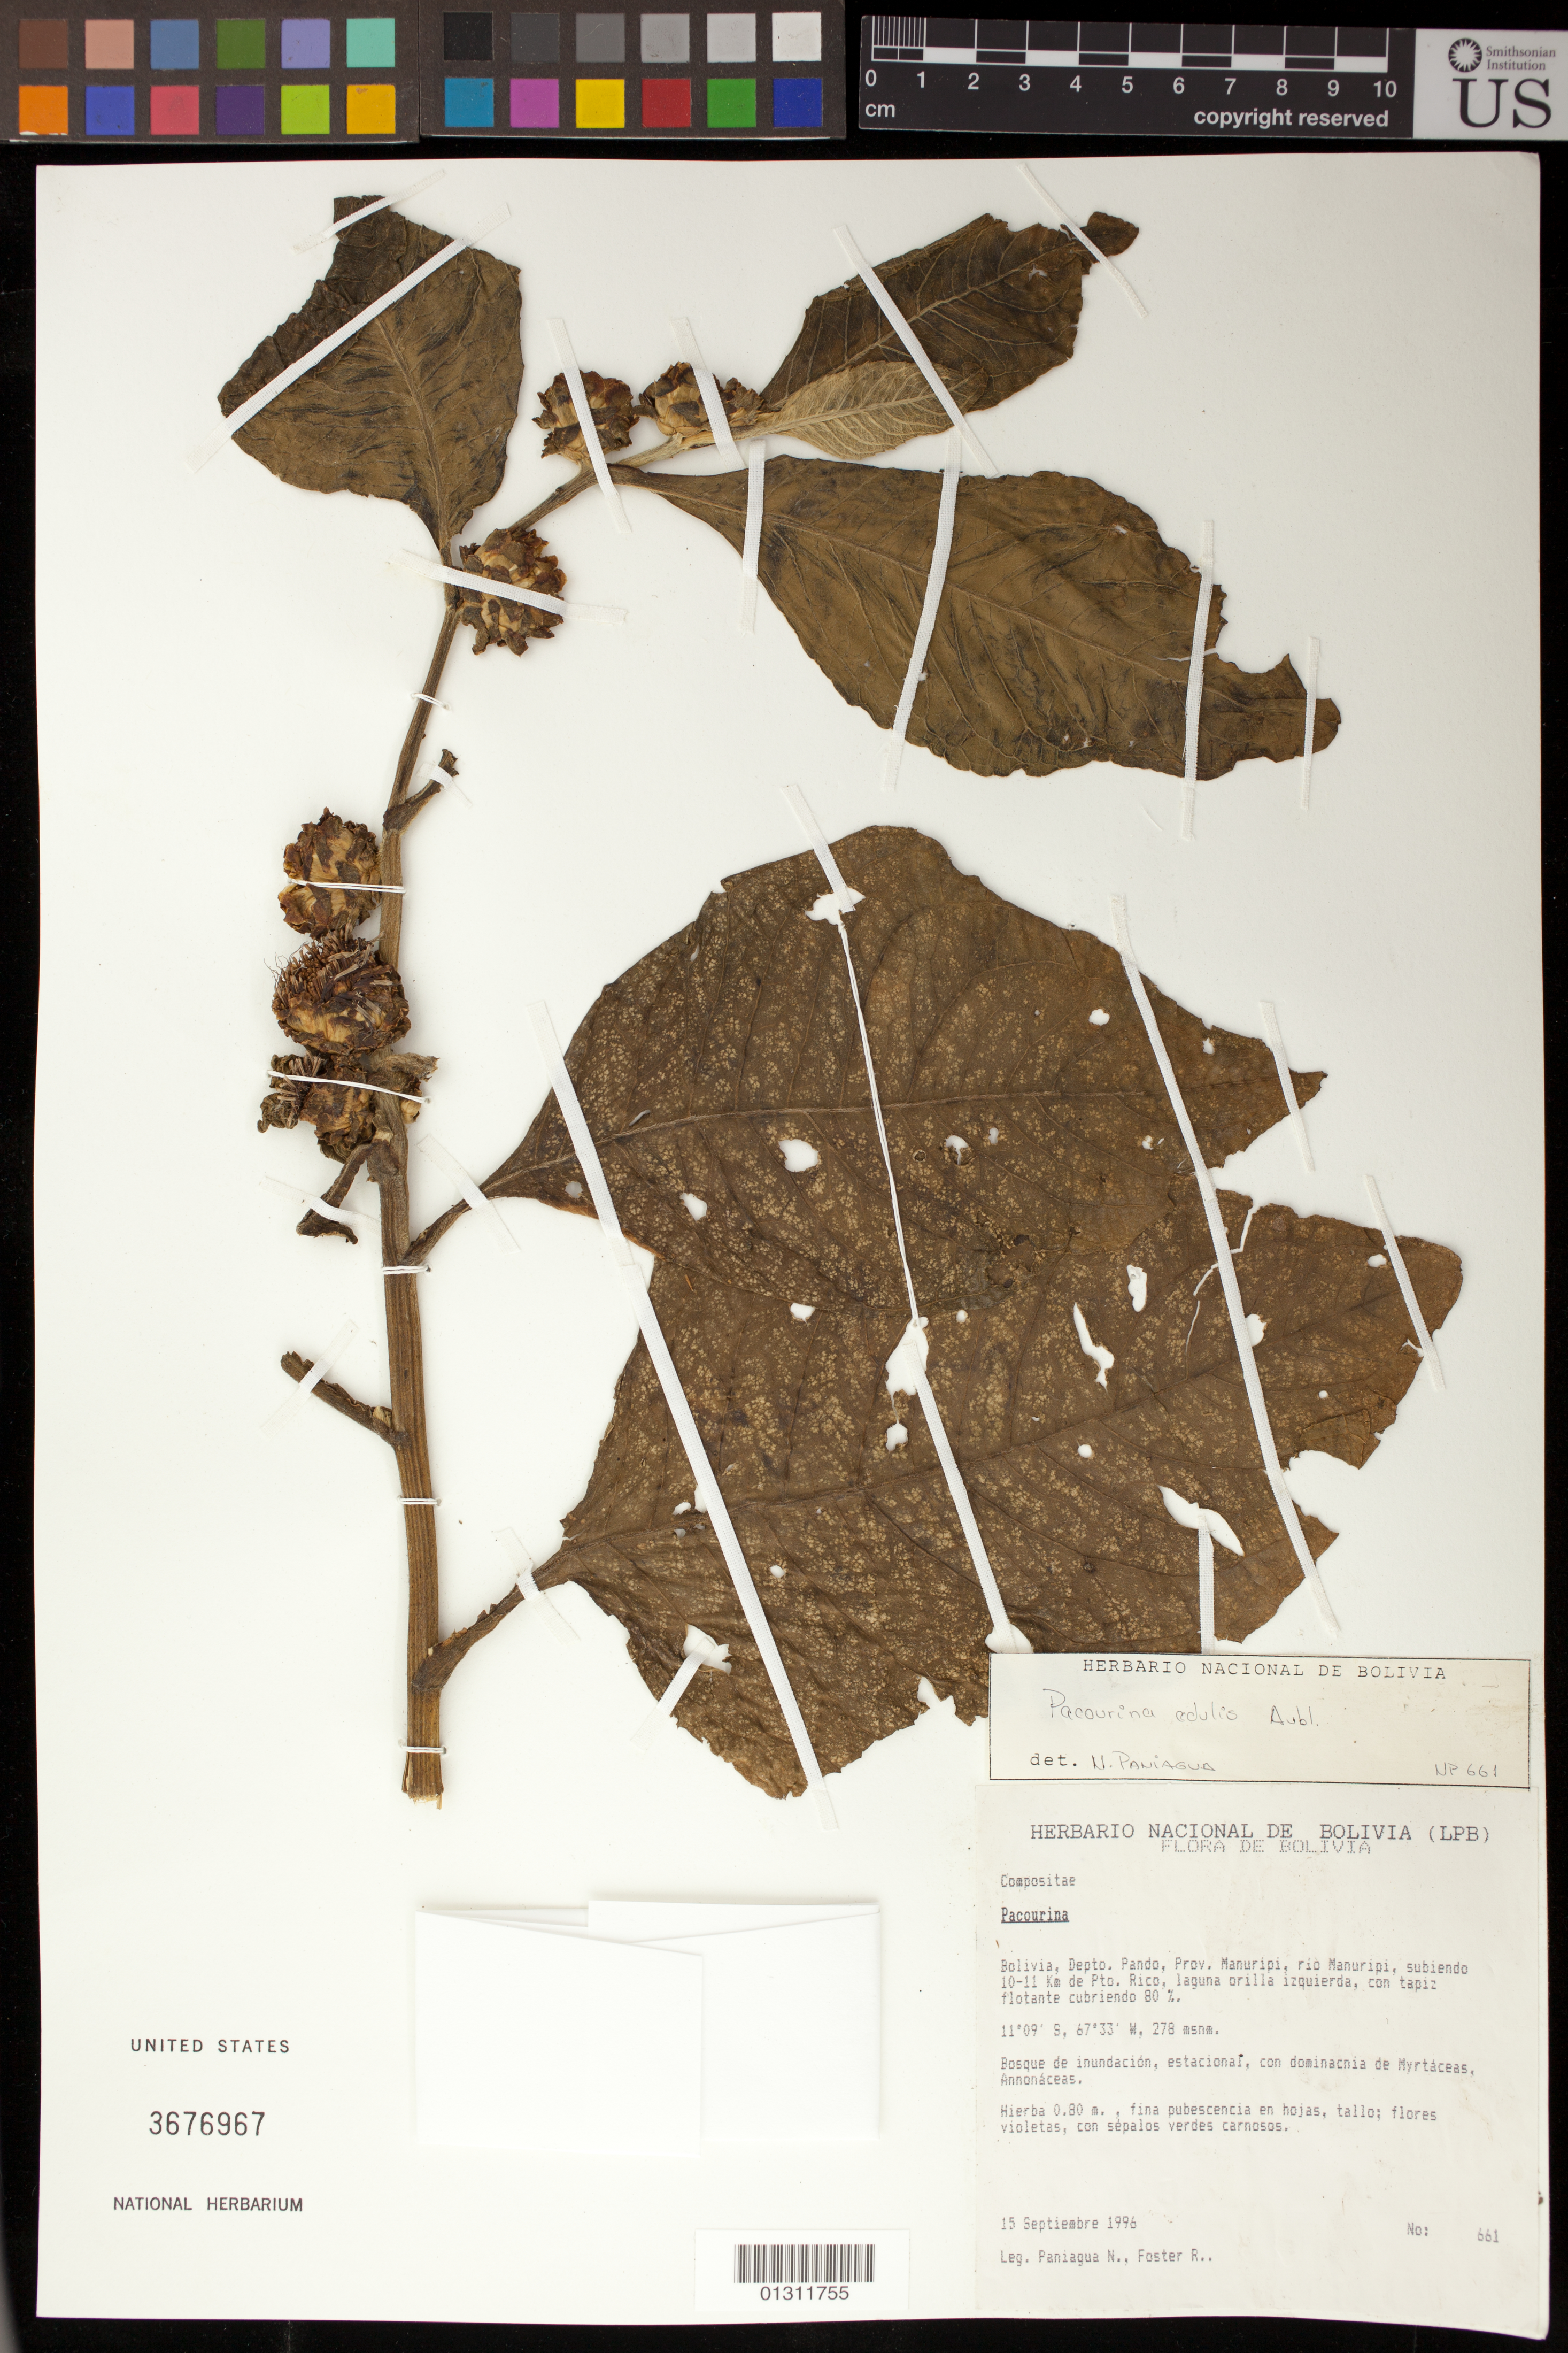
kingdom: Plantae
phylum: Tracheophyta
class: Magnoliopsida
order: Asterales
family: Asteraceae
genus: Pacourina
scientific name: Pacourina edulis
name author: Aubl.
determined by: Paniagua, N.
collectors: N. Paniagua & R. Foster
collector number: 661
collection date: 1996-09-15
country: Bolivia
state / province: Pando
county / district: Manuripi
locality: Rio Manuripi, 10-11 km de Pto. Rico.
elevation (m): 278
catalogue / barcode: US 3676967